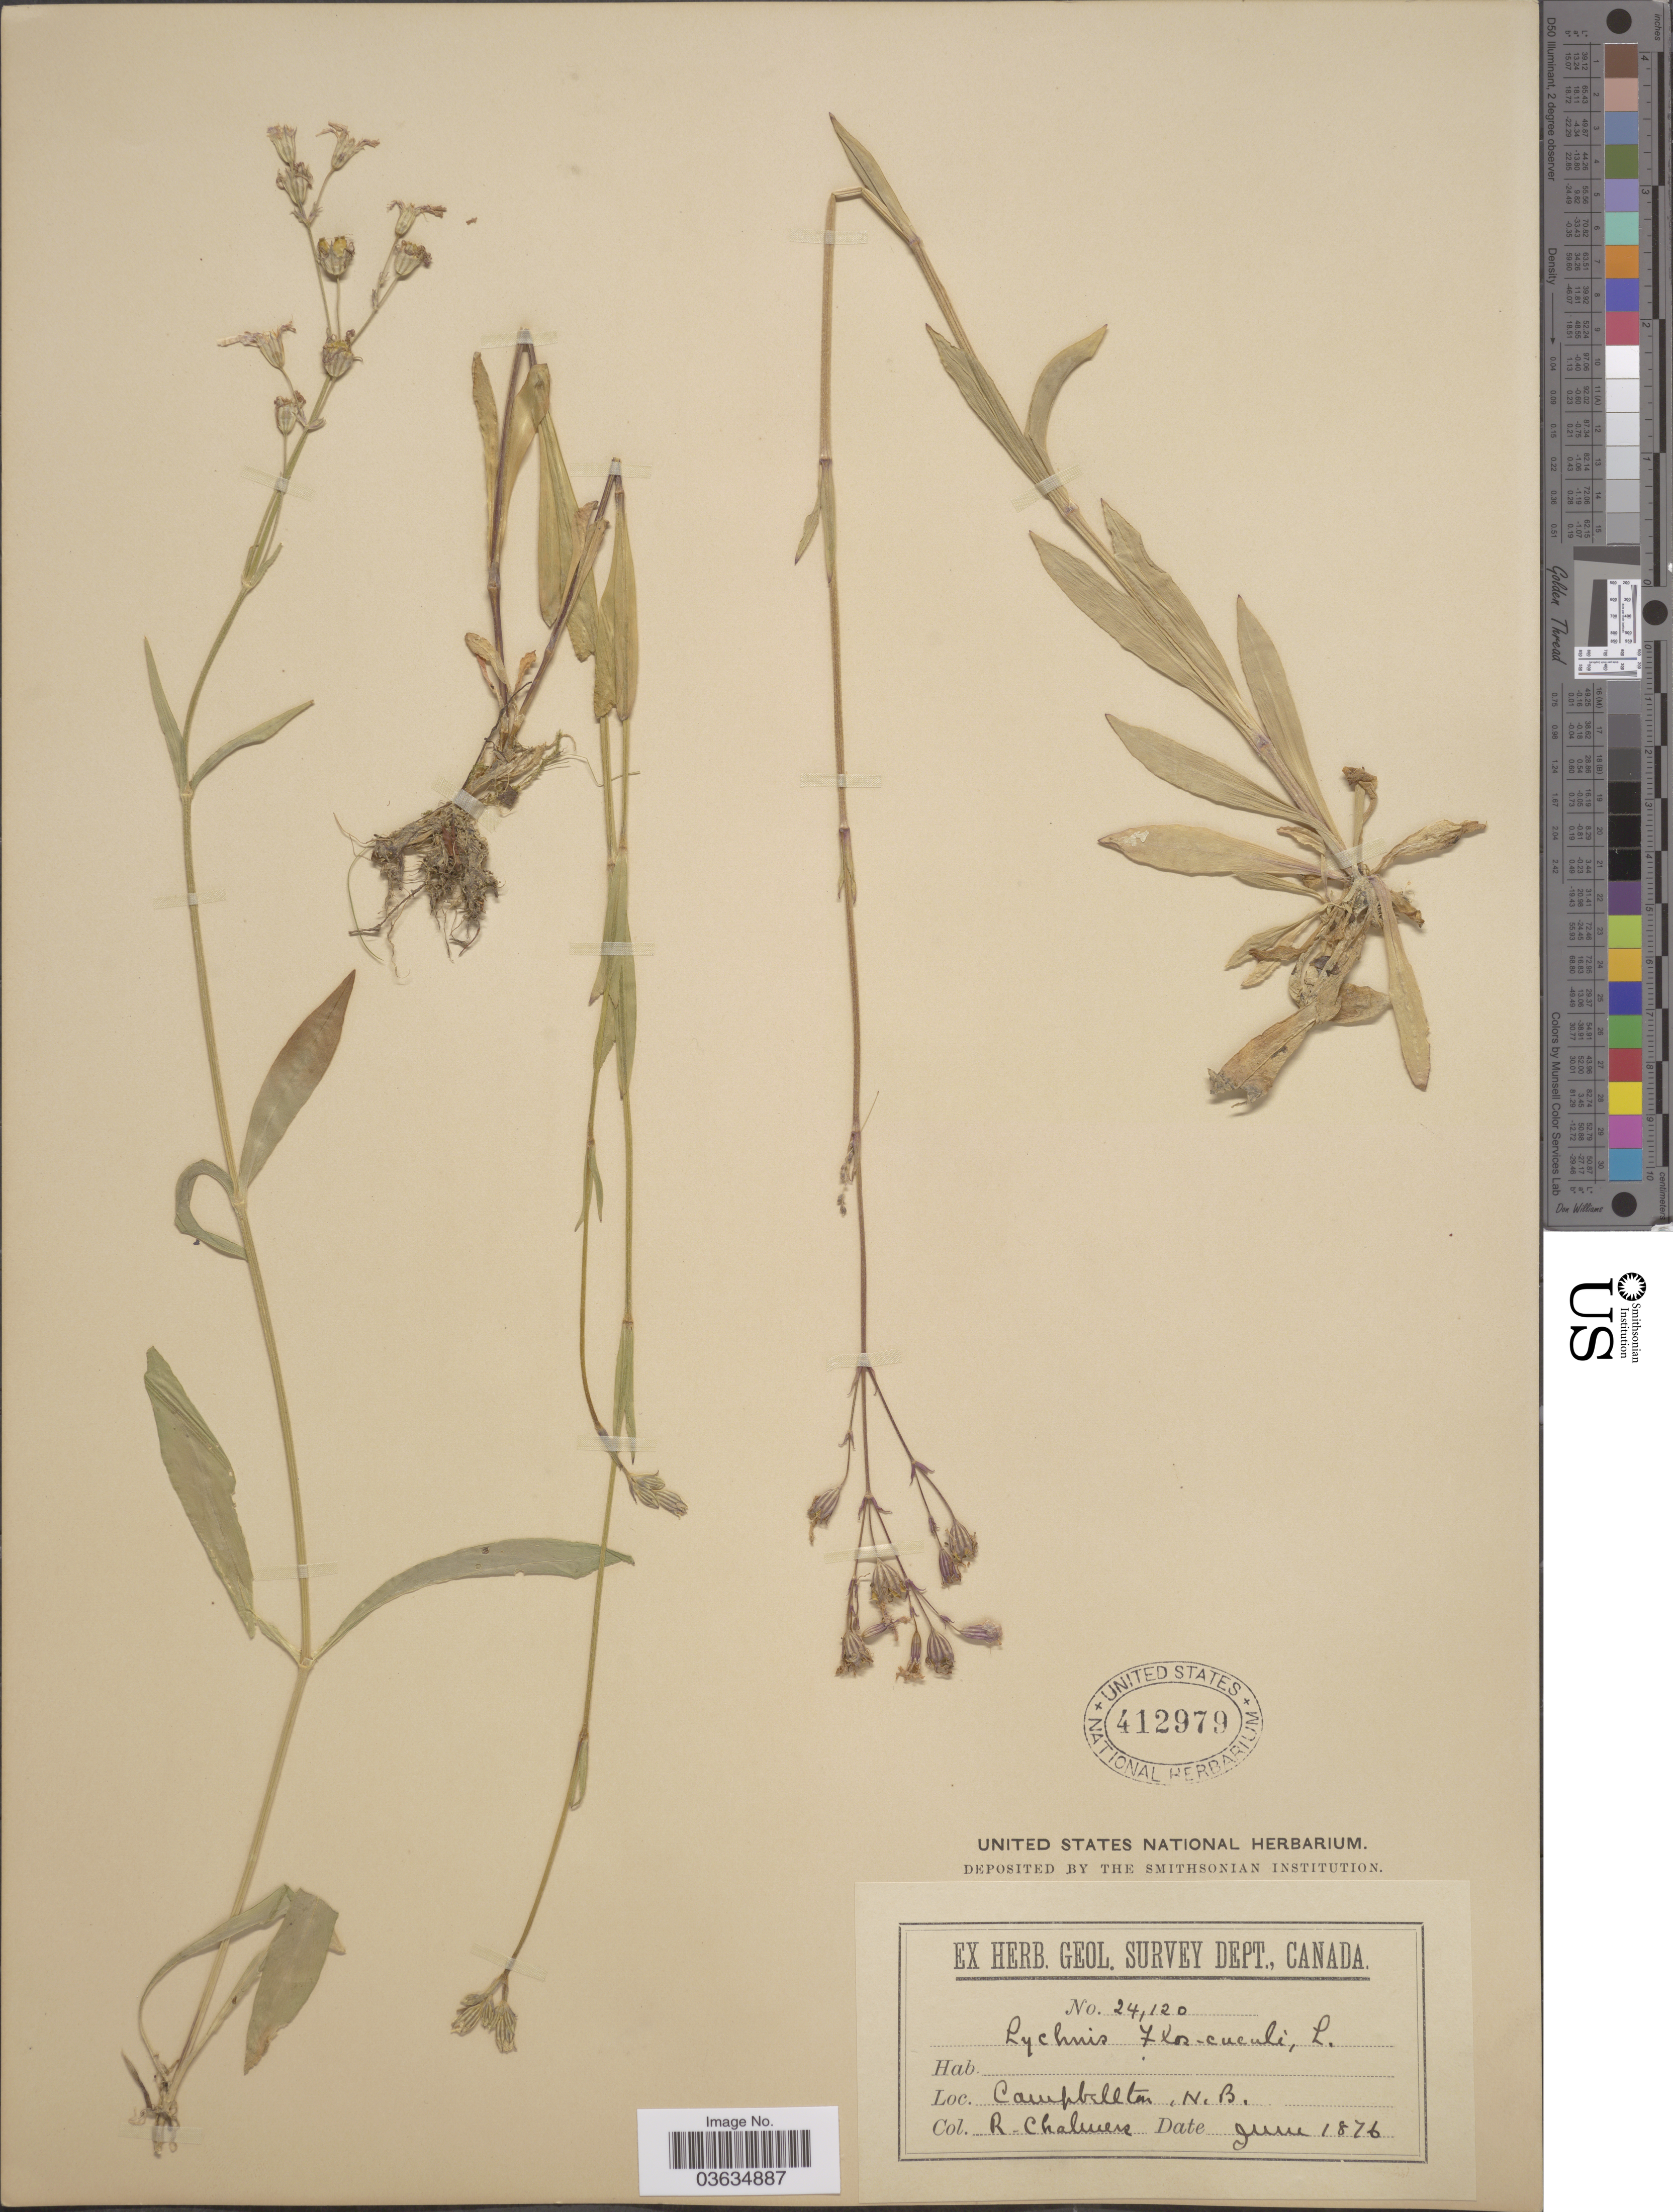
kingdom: Plantae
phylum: Tracheophyta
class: Magnoliopsida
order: Caryophyllales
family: Caryophyllaceae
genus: Silene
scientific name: Silene flos-cuculi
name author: (L.) Greuter & Burdet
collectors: R. Chalmers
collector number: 24120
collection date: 1876-06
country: Canada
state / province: New Brunswick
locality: Campbellton.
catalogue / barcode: US 412979